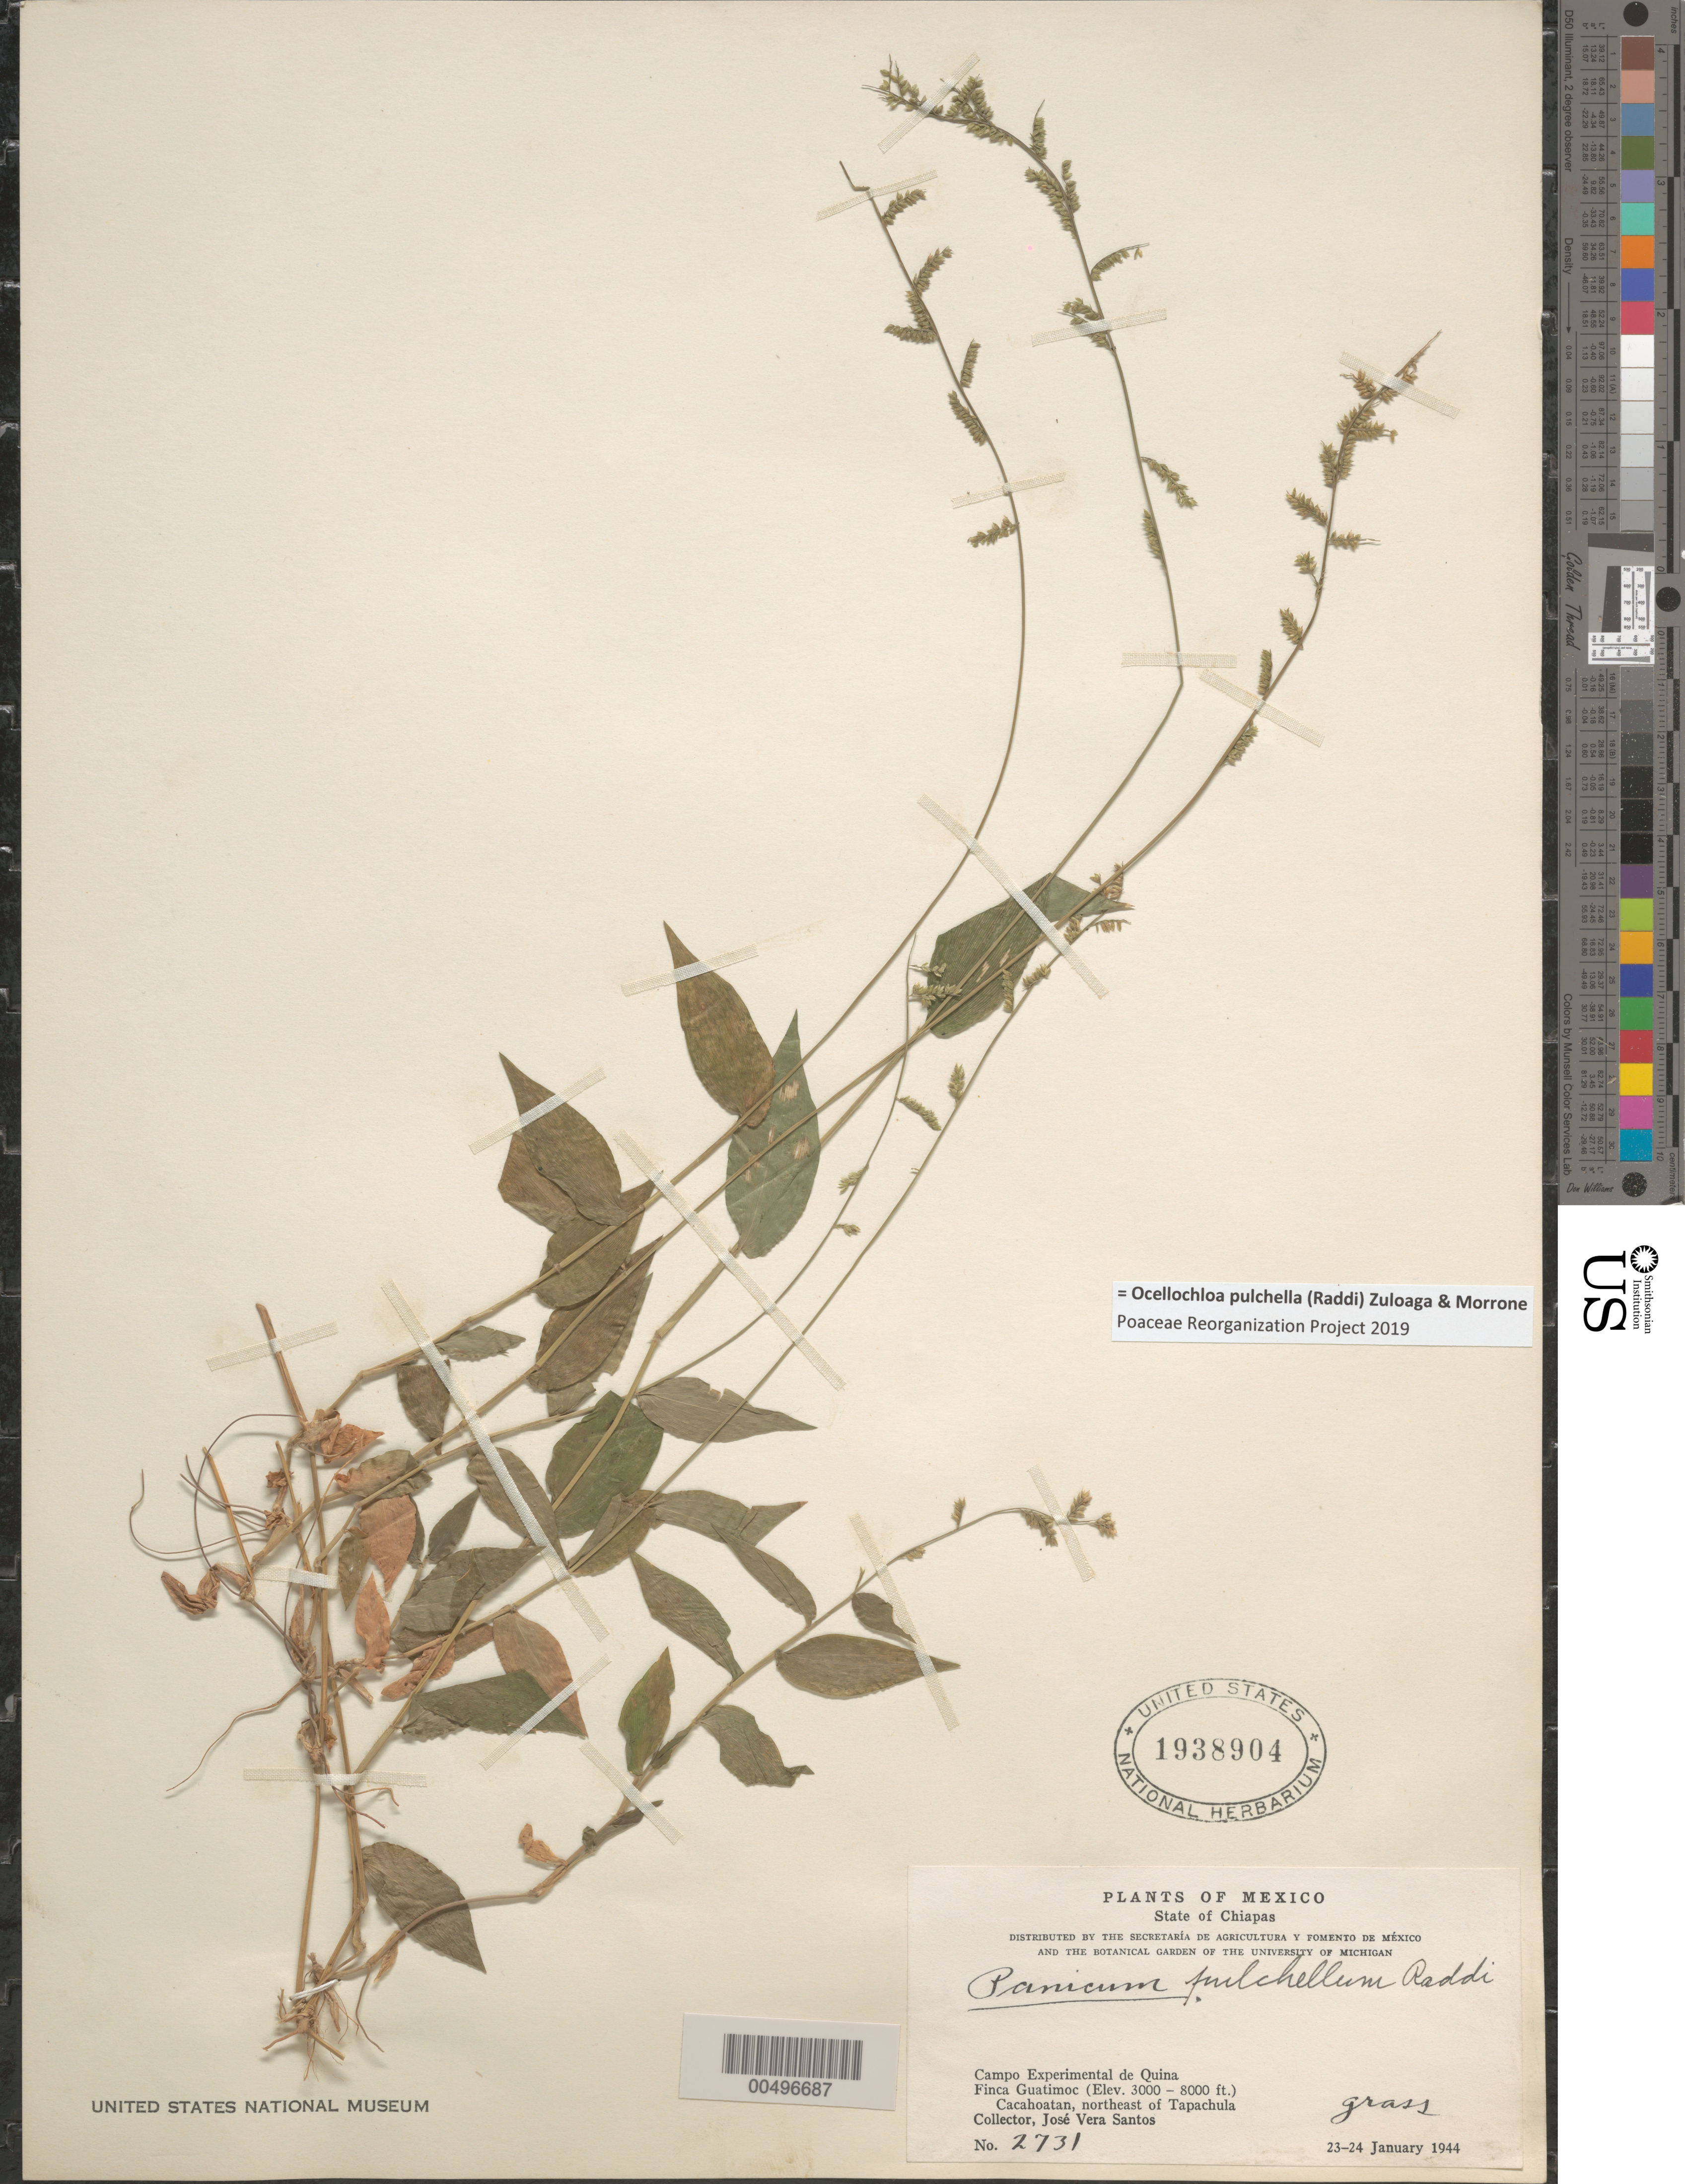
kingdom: Plantae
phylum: Tracheophyta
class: Liliopsida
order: Poales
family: Poaceae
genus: Panicum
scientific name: Panicum pulchellum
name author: Raddi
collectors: J. V. Santos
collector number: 2731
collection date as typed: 23 Jan 1944 to 24 Jan 1944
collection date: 1944-01-23/1944-01-24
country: Mexico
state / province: Chiapas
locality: Campo Experimental de Quina, Finca Guatimoc, Cacahoatan, NE of Tapachula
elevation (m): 914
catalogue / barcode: US 1938904